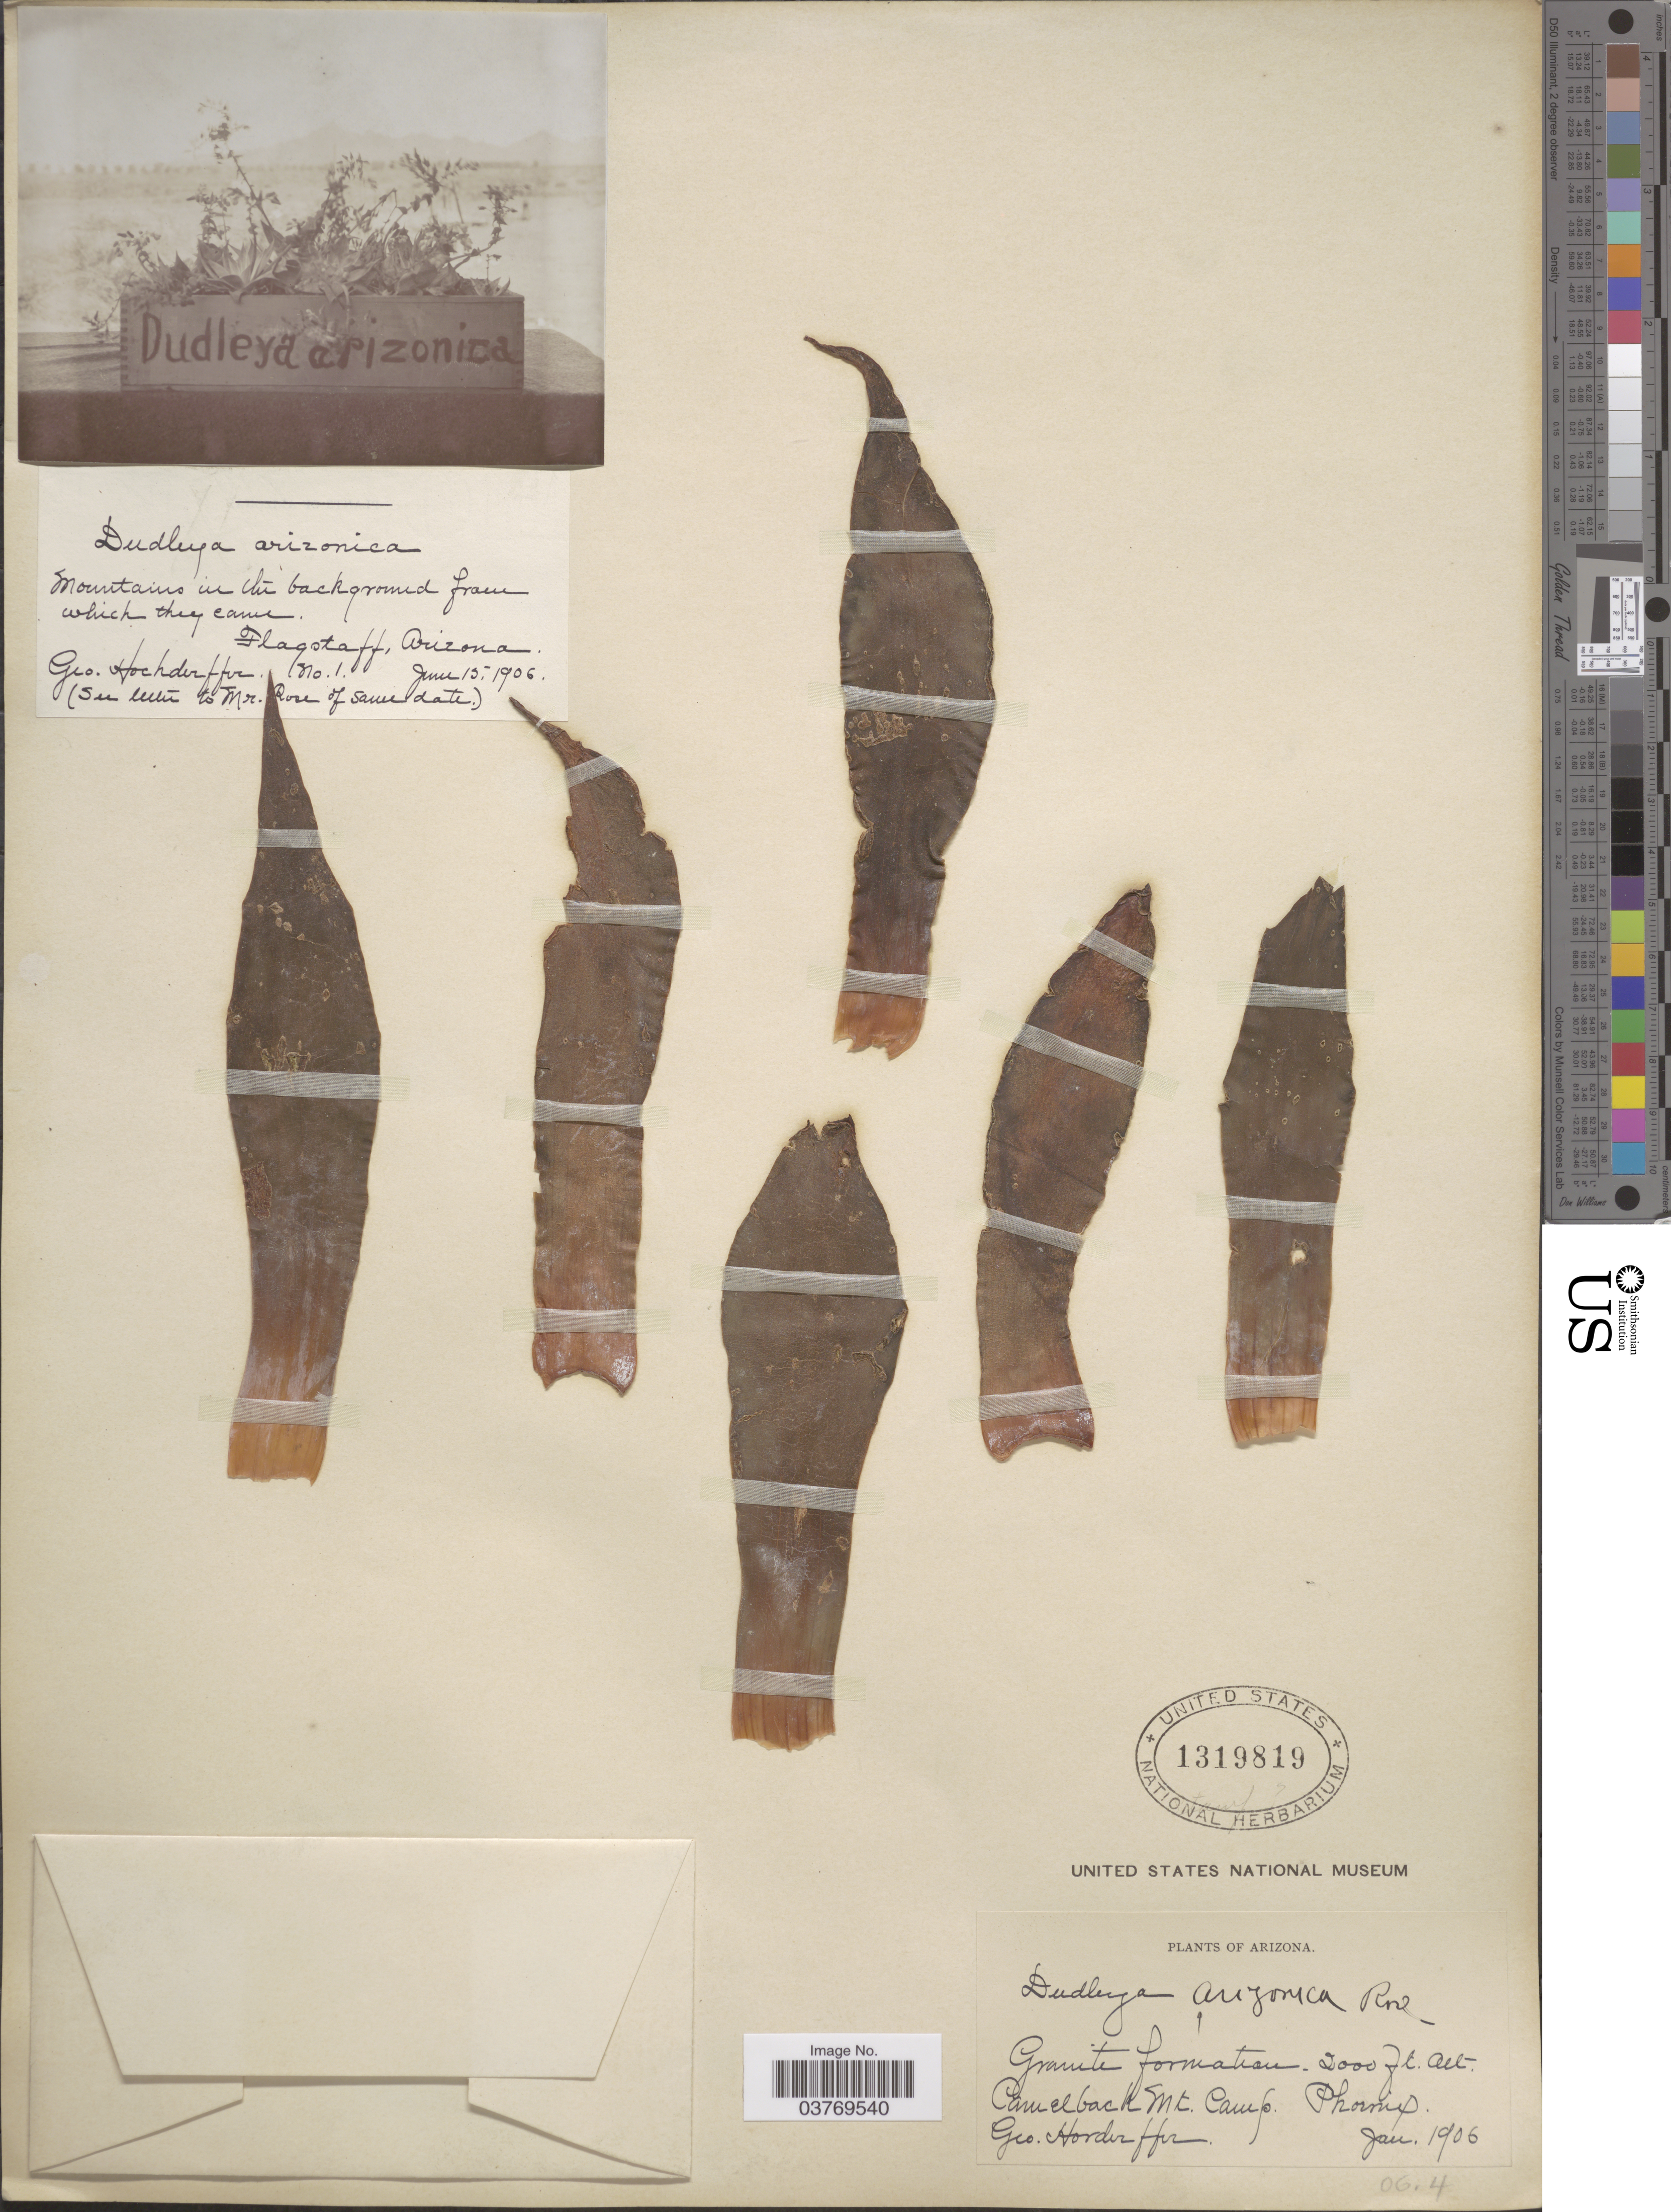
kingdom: Plantae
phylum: Tracheophyta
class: Magnoliopsida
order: Saxifragales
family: Crassulaceae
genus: Dudleya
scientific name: Dudleya arizonica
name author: Rose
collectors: G. Horderffer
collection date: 1906-01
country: United States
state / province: Arizona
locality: Camelback Mt. Camp. Phoenix.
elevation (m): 610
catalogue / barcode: US 1319819